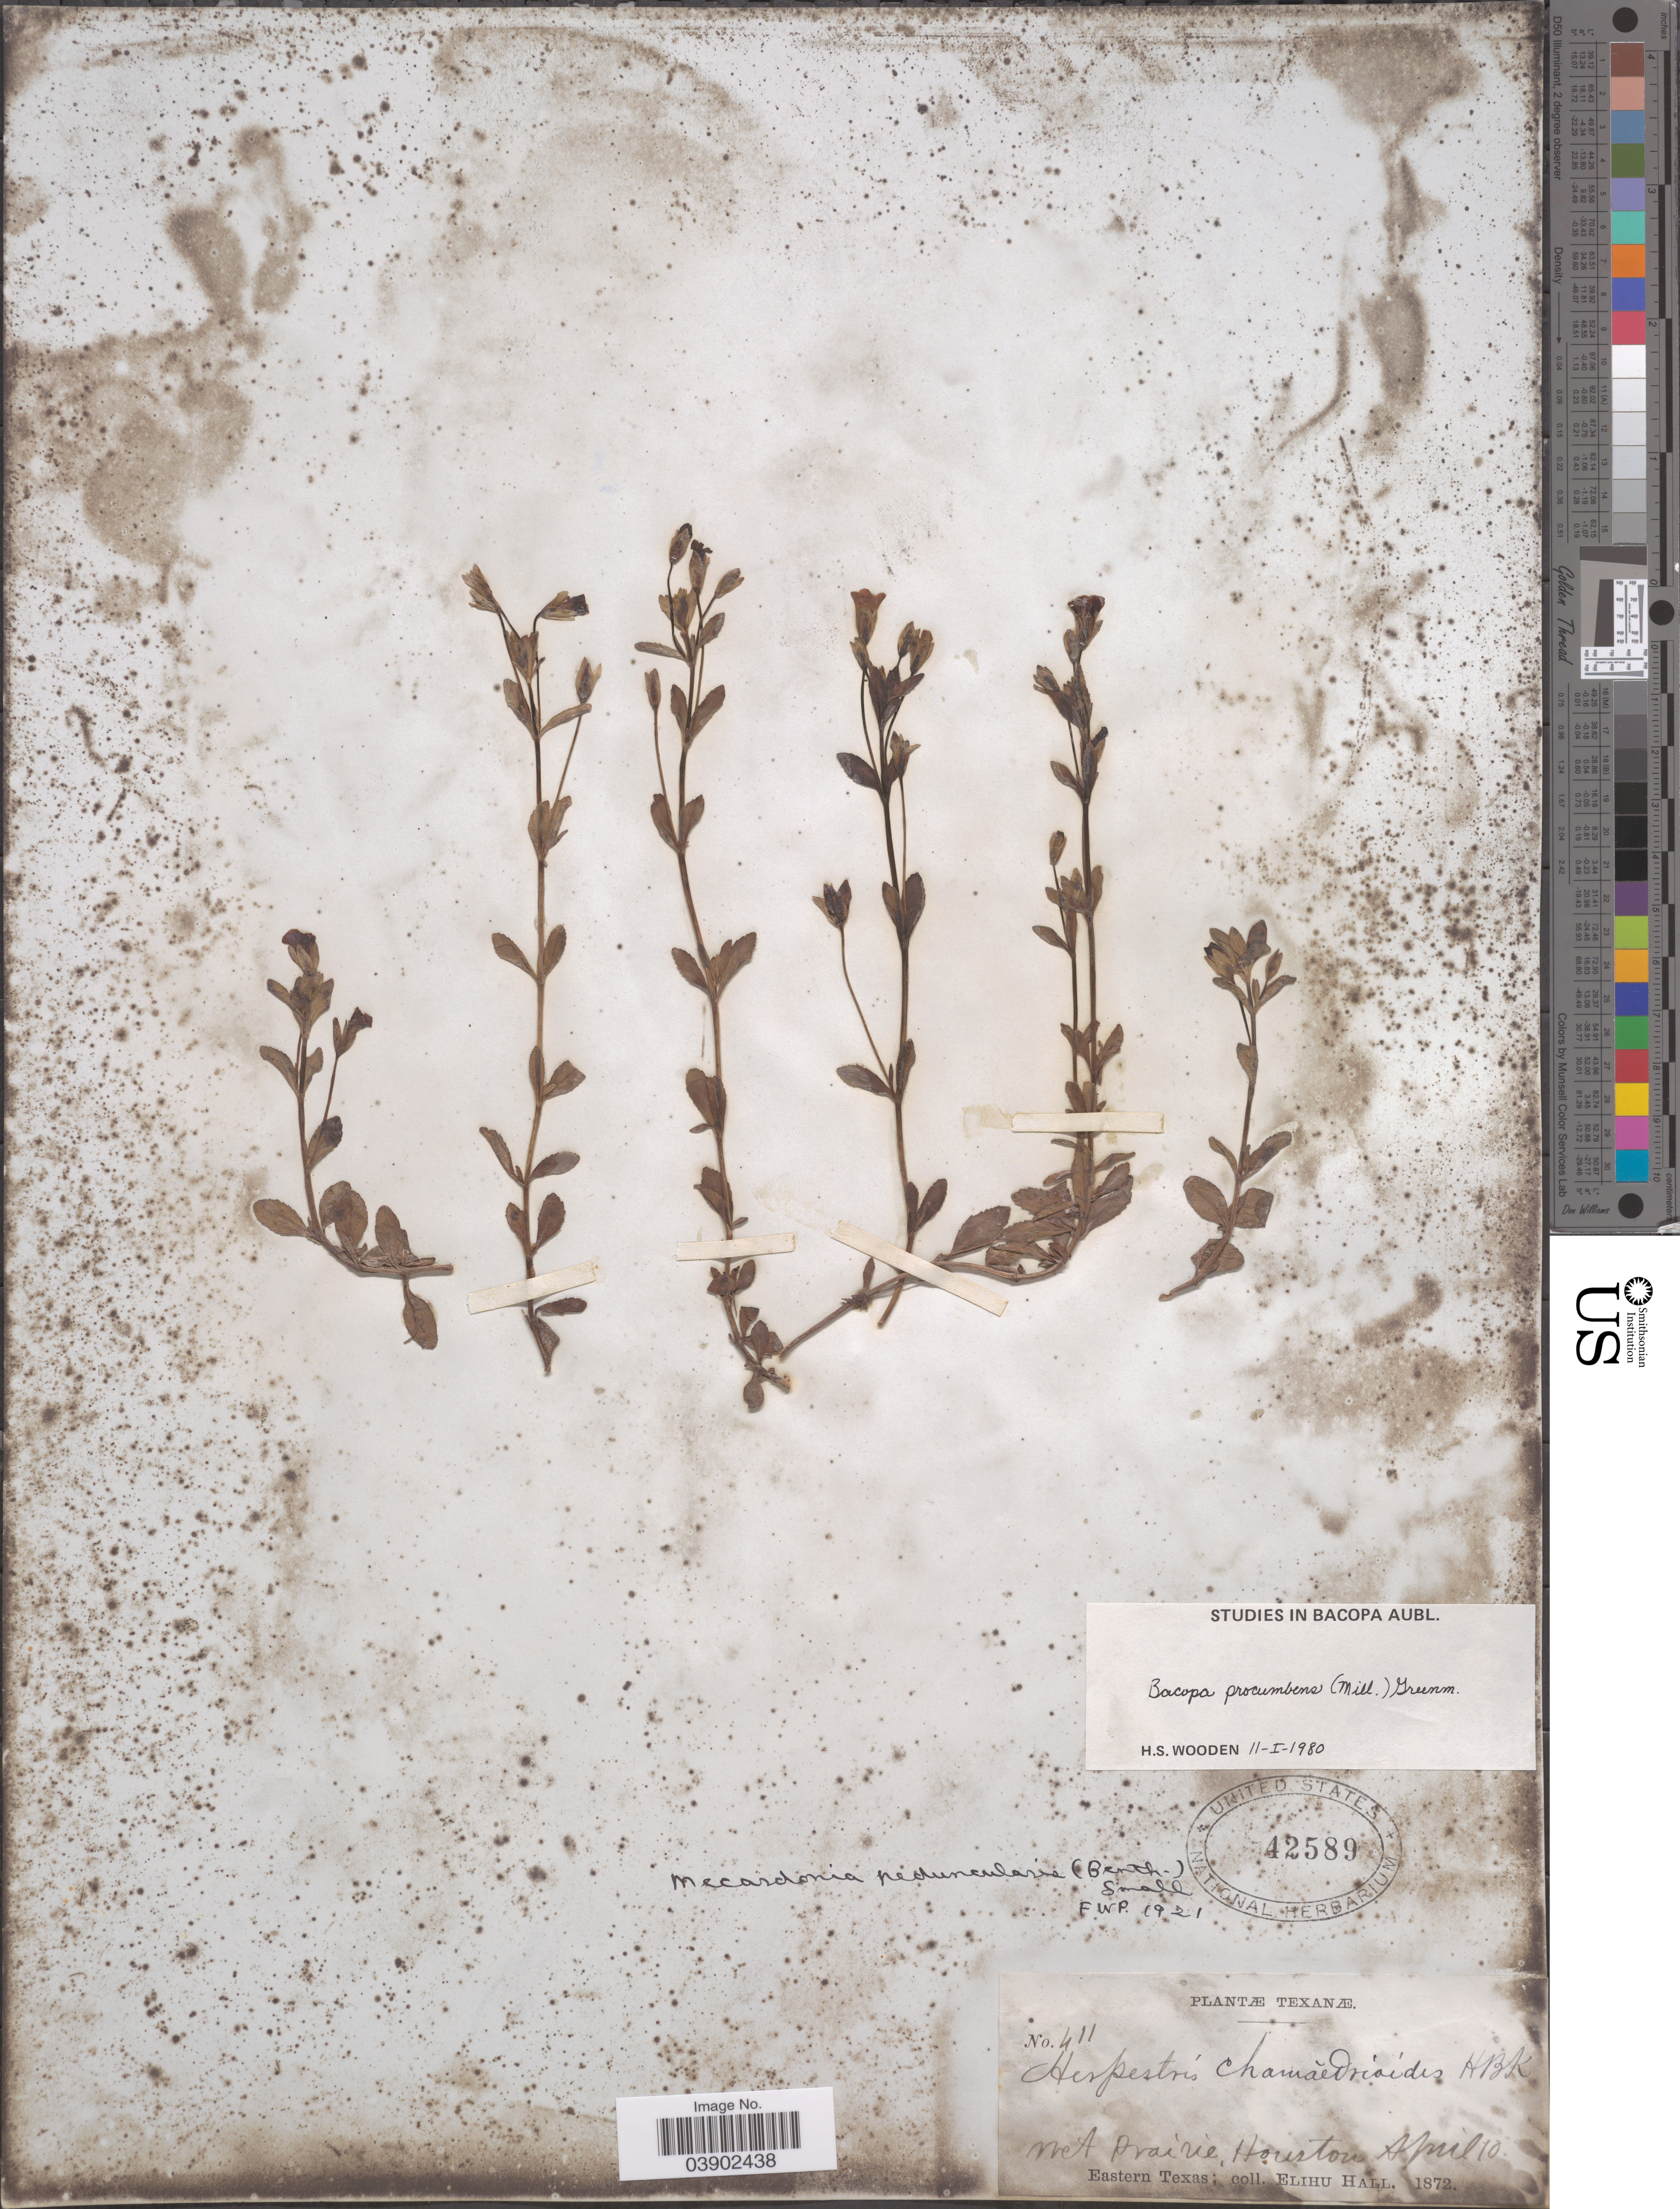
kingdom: Plantae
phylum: Tracheophyta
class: Magnoliopsida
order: Lamiales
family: Plantaginaceae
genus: Mecardonia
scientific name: Mecardonia procumbens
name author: (Mill.) Small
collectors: E. Hall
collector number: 411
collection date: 1872-04-10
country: United States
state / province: Texas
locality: Houston. Eastern Texas.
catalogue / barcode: US 42589